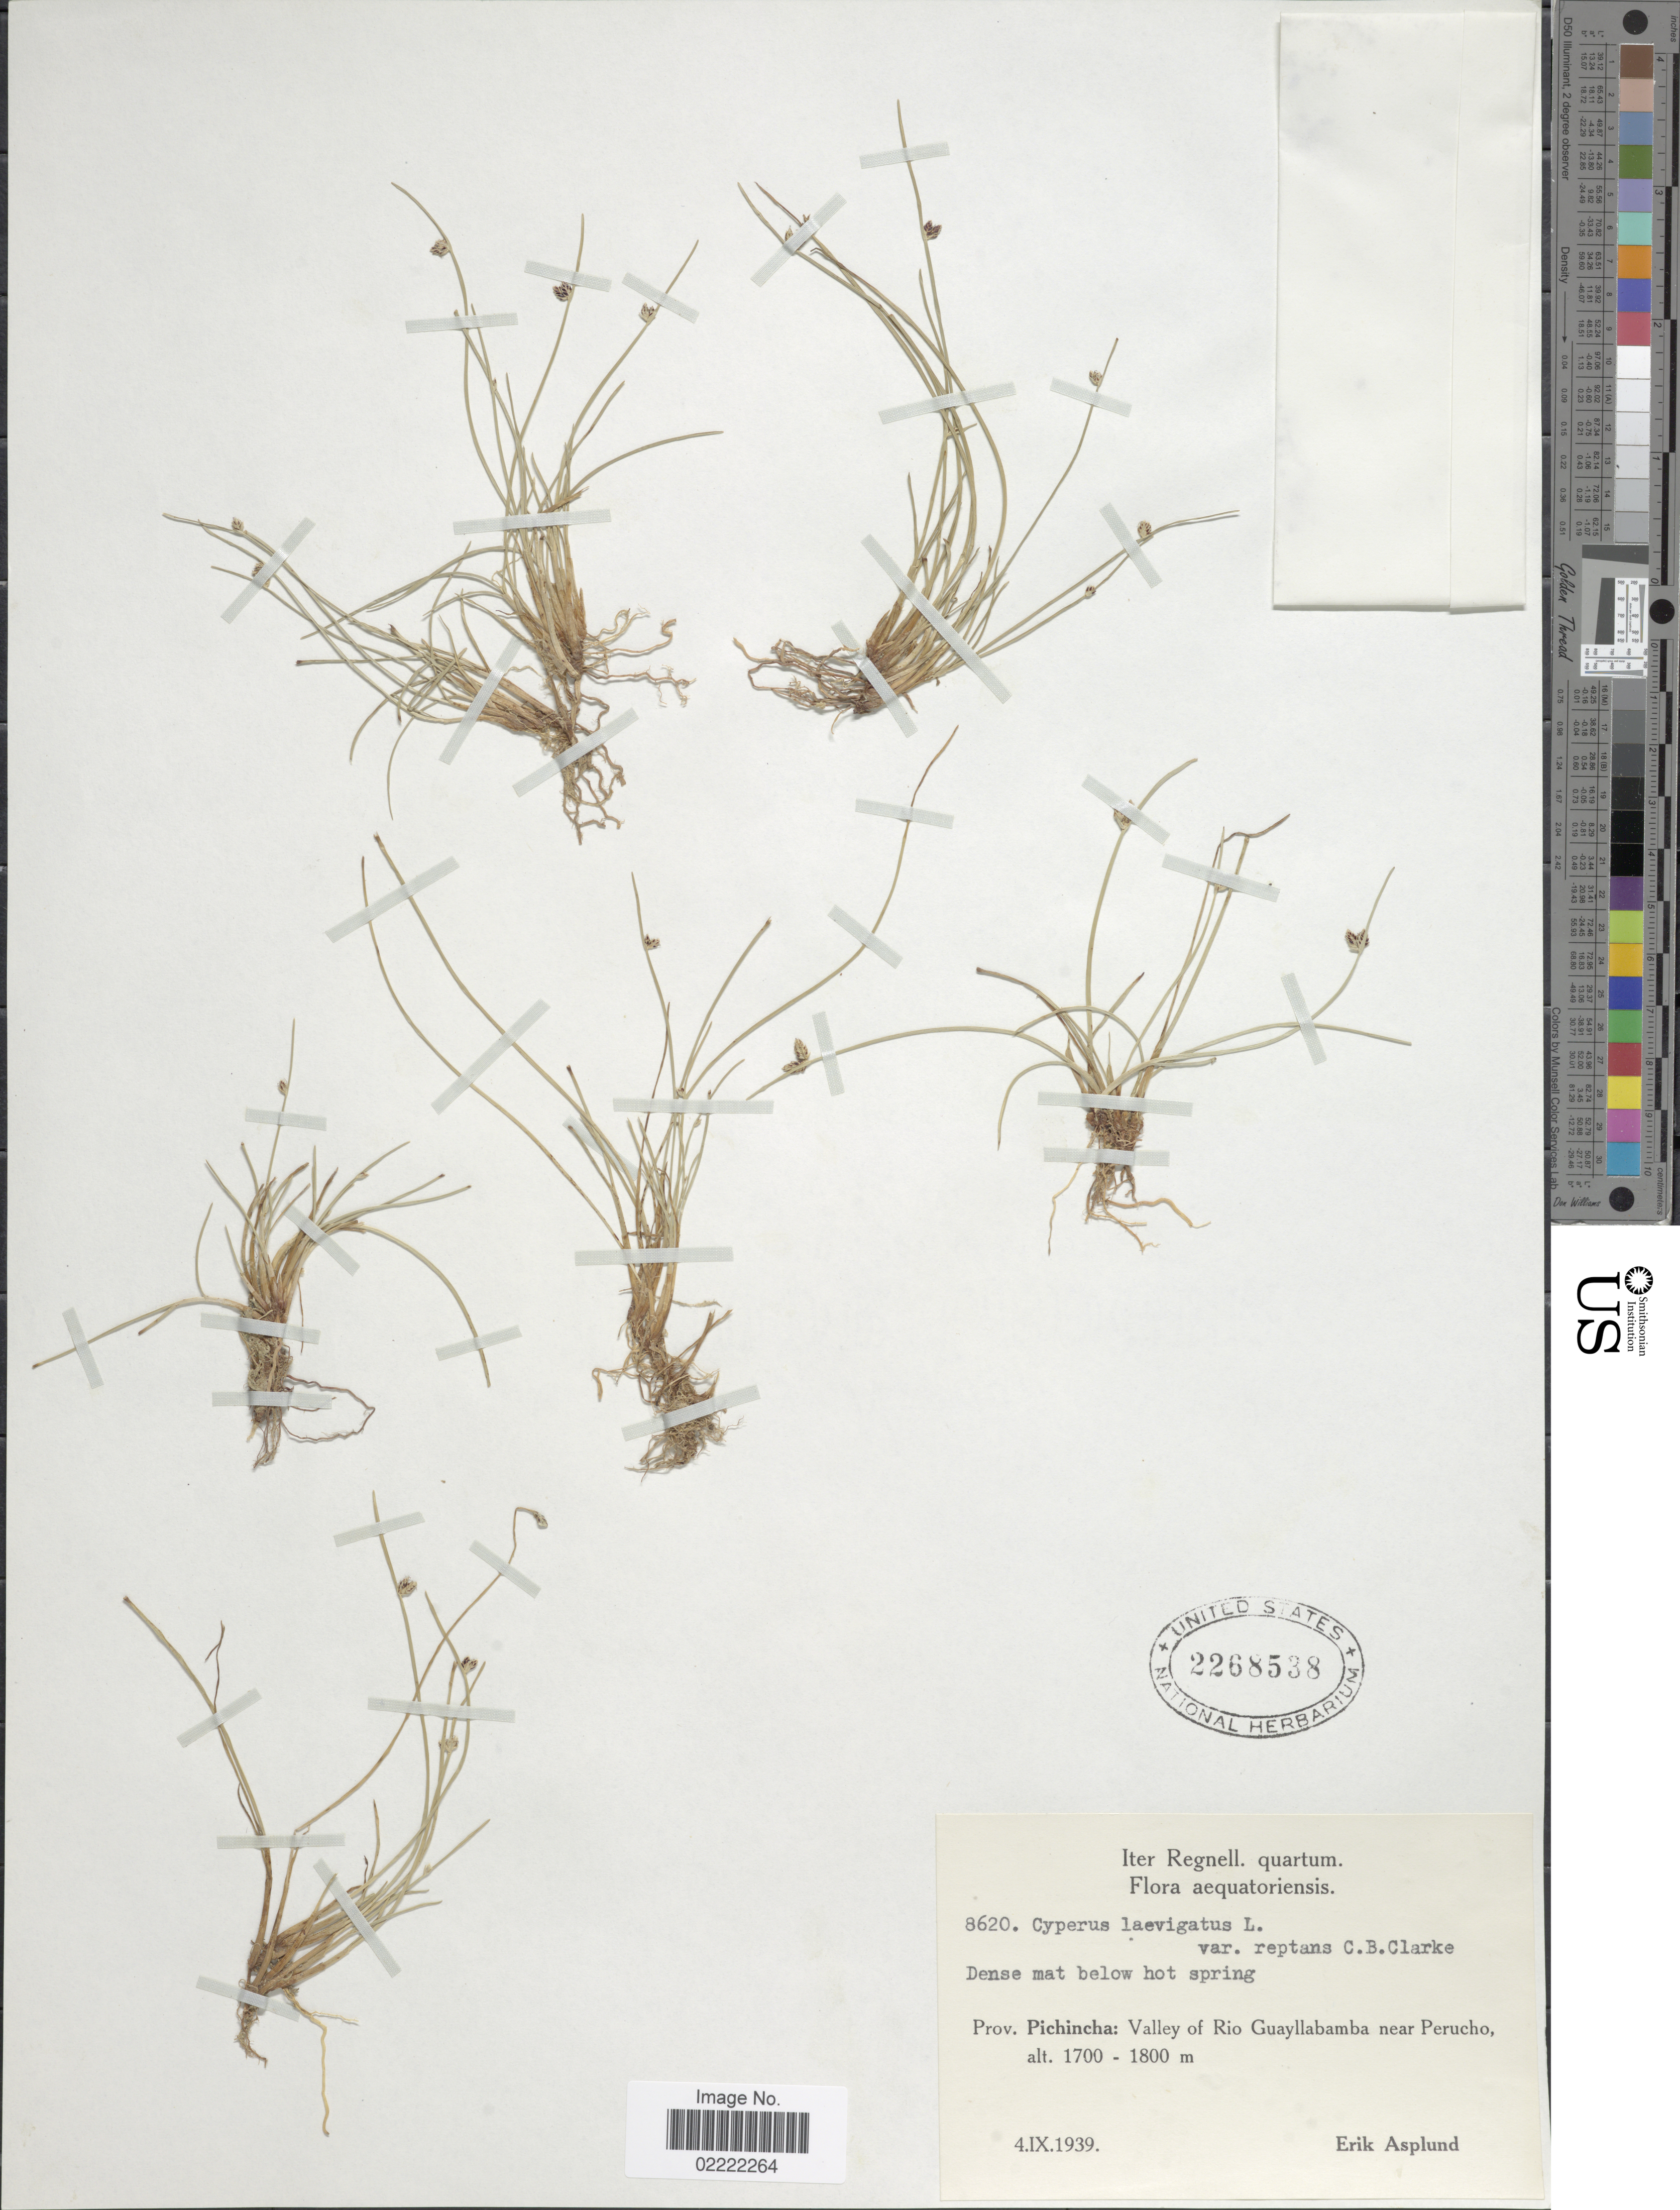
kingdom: Plantae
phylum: Tracheophyta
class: Liliopsida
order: Poales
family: Cyperaceae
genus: Cyperus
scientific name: Cyperus laevigatus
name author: L.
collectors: E. Asplund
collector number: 8620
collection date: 1939-09-04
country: Ecuador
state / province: Pichincha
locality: Prov. Pichincha: Valley of Rio Guayllabamba near Perucho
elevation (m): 1700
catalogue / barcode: US 2268538